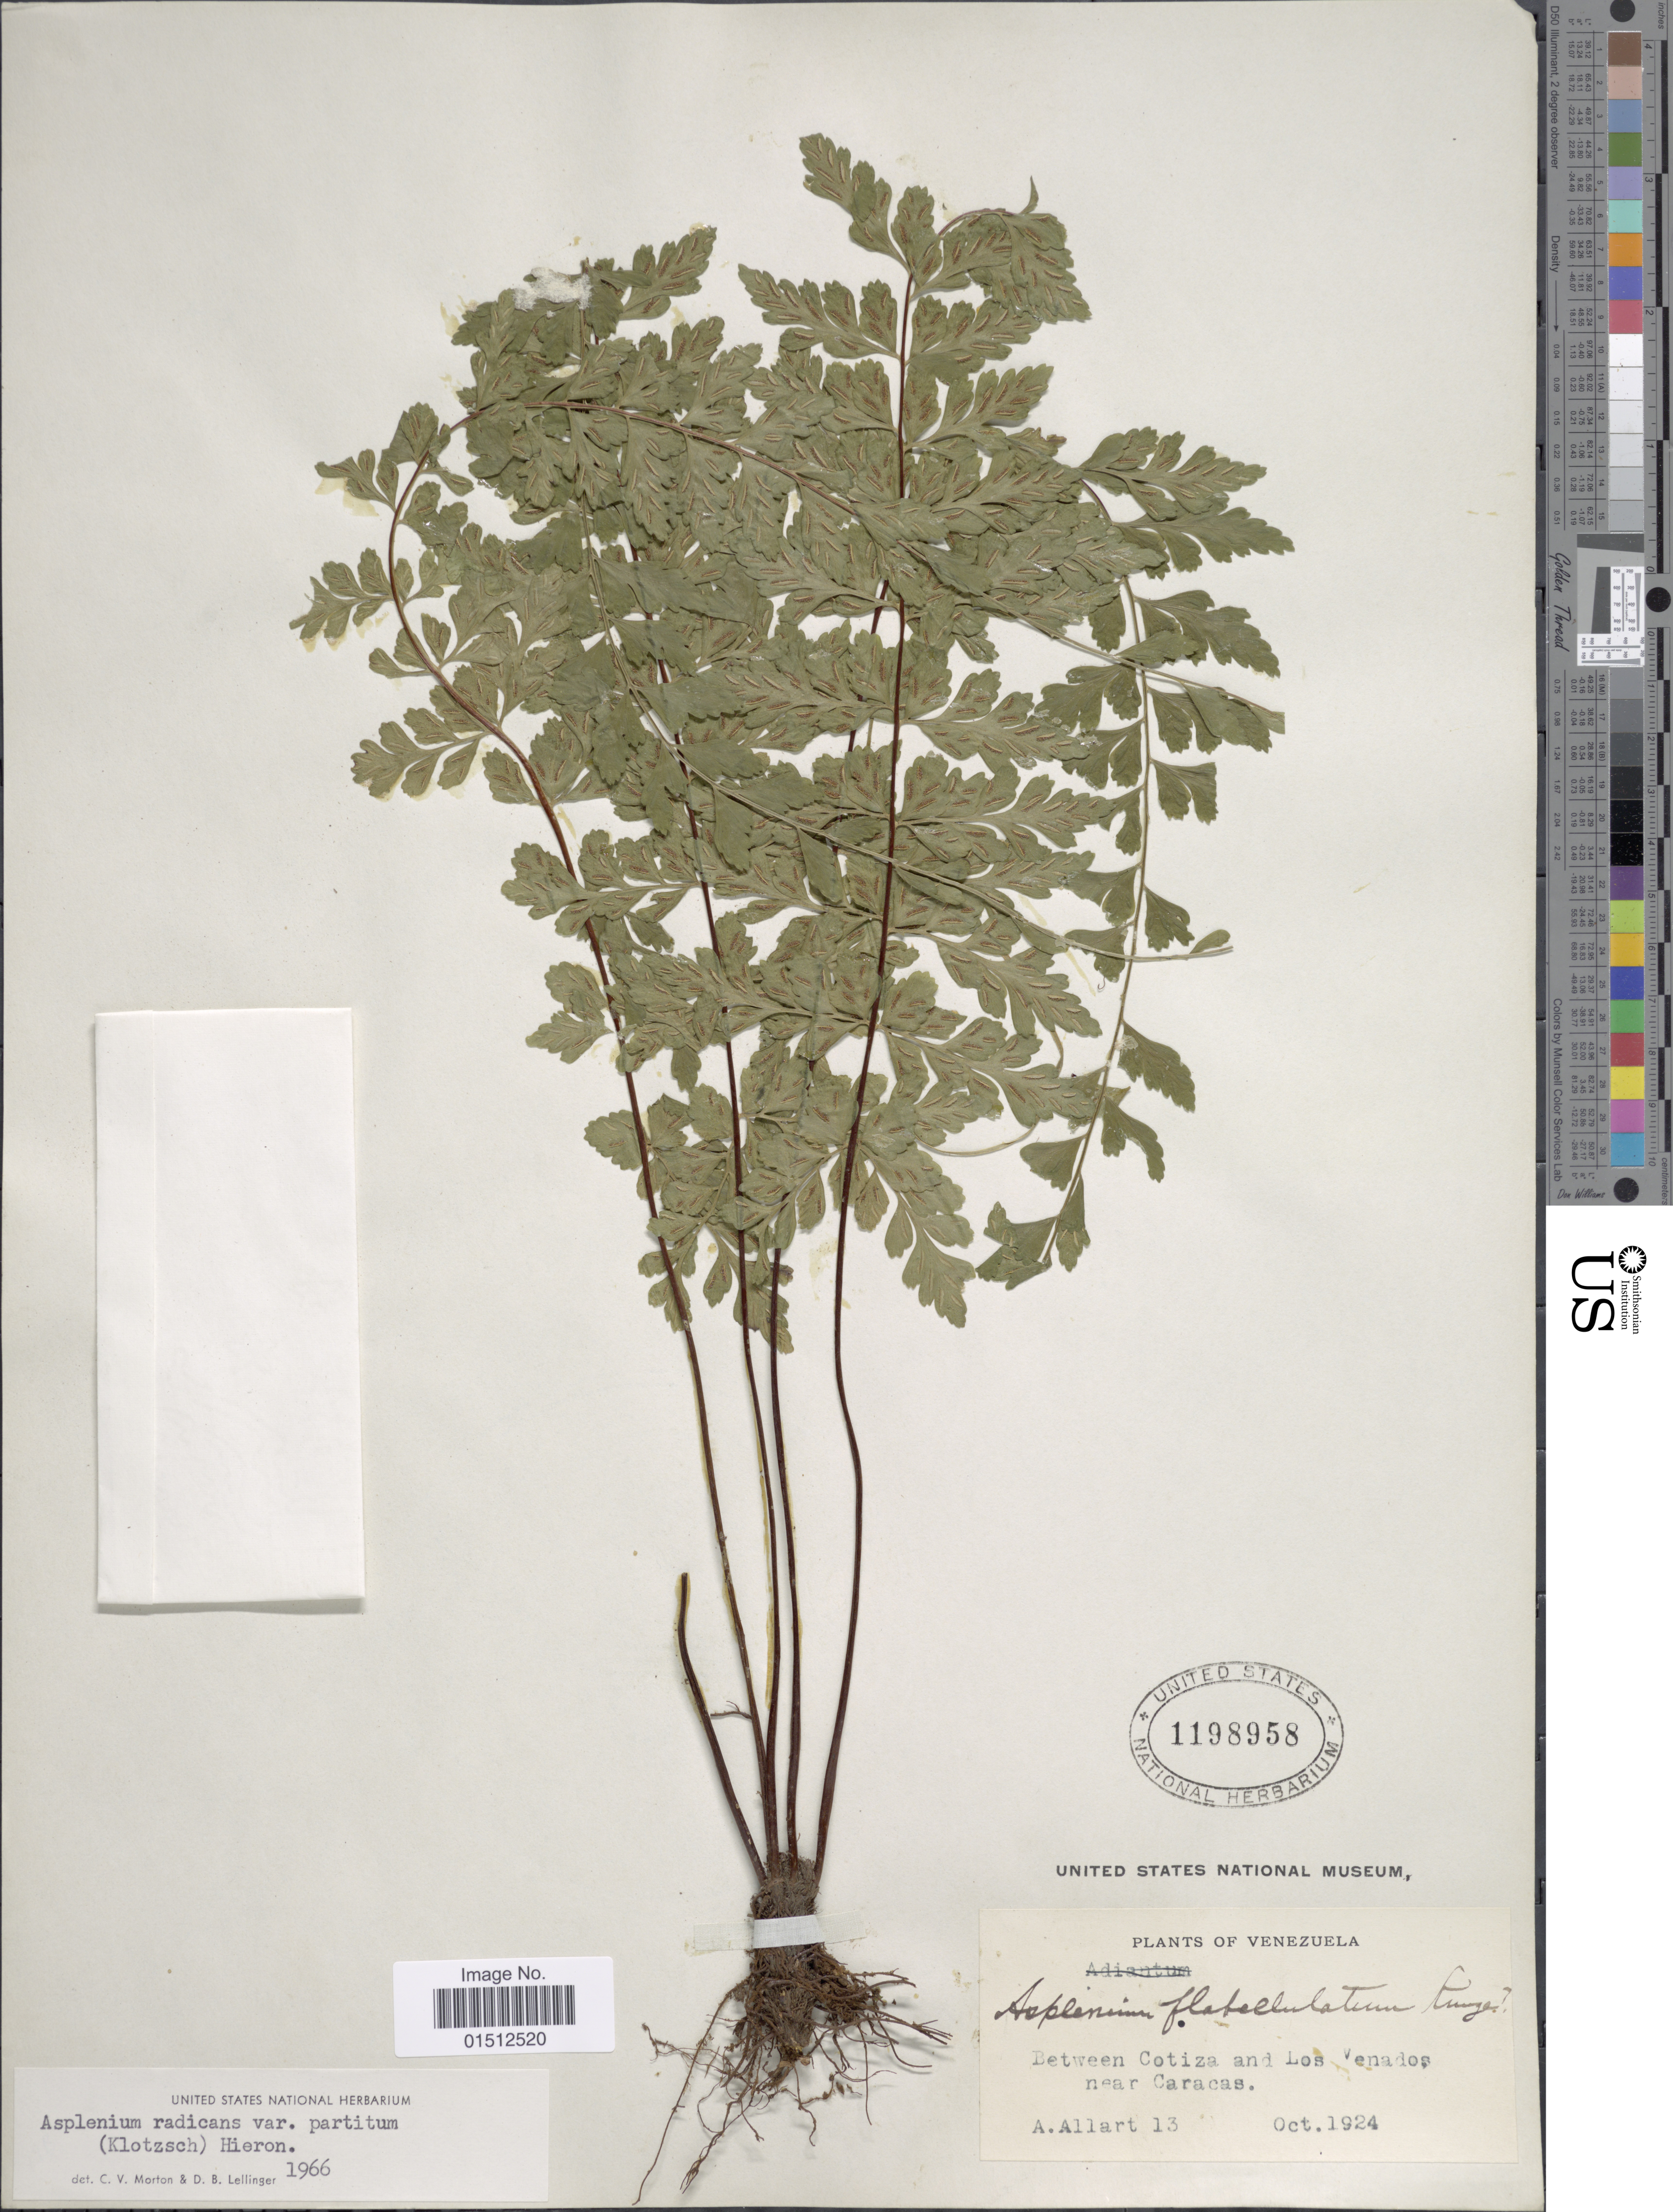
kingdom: Plantae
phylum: Tracheophyta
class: Polypodiopsida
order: Polypodiales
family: Aspleniaceae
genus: Asplenium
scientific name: Asplenium radicans var. partitum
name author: (Klotzsch) Hieron.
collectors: A. Allart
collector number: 13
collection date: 1924-10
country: Venezuela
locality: Venezuela, Between Cotiza and Los Venados near Caracas.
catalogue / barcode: US 1198958